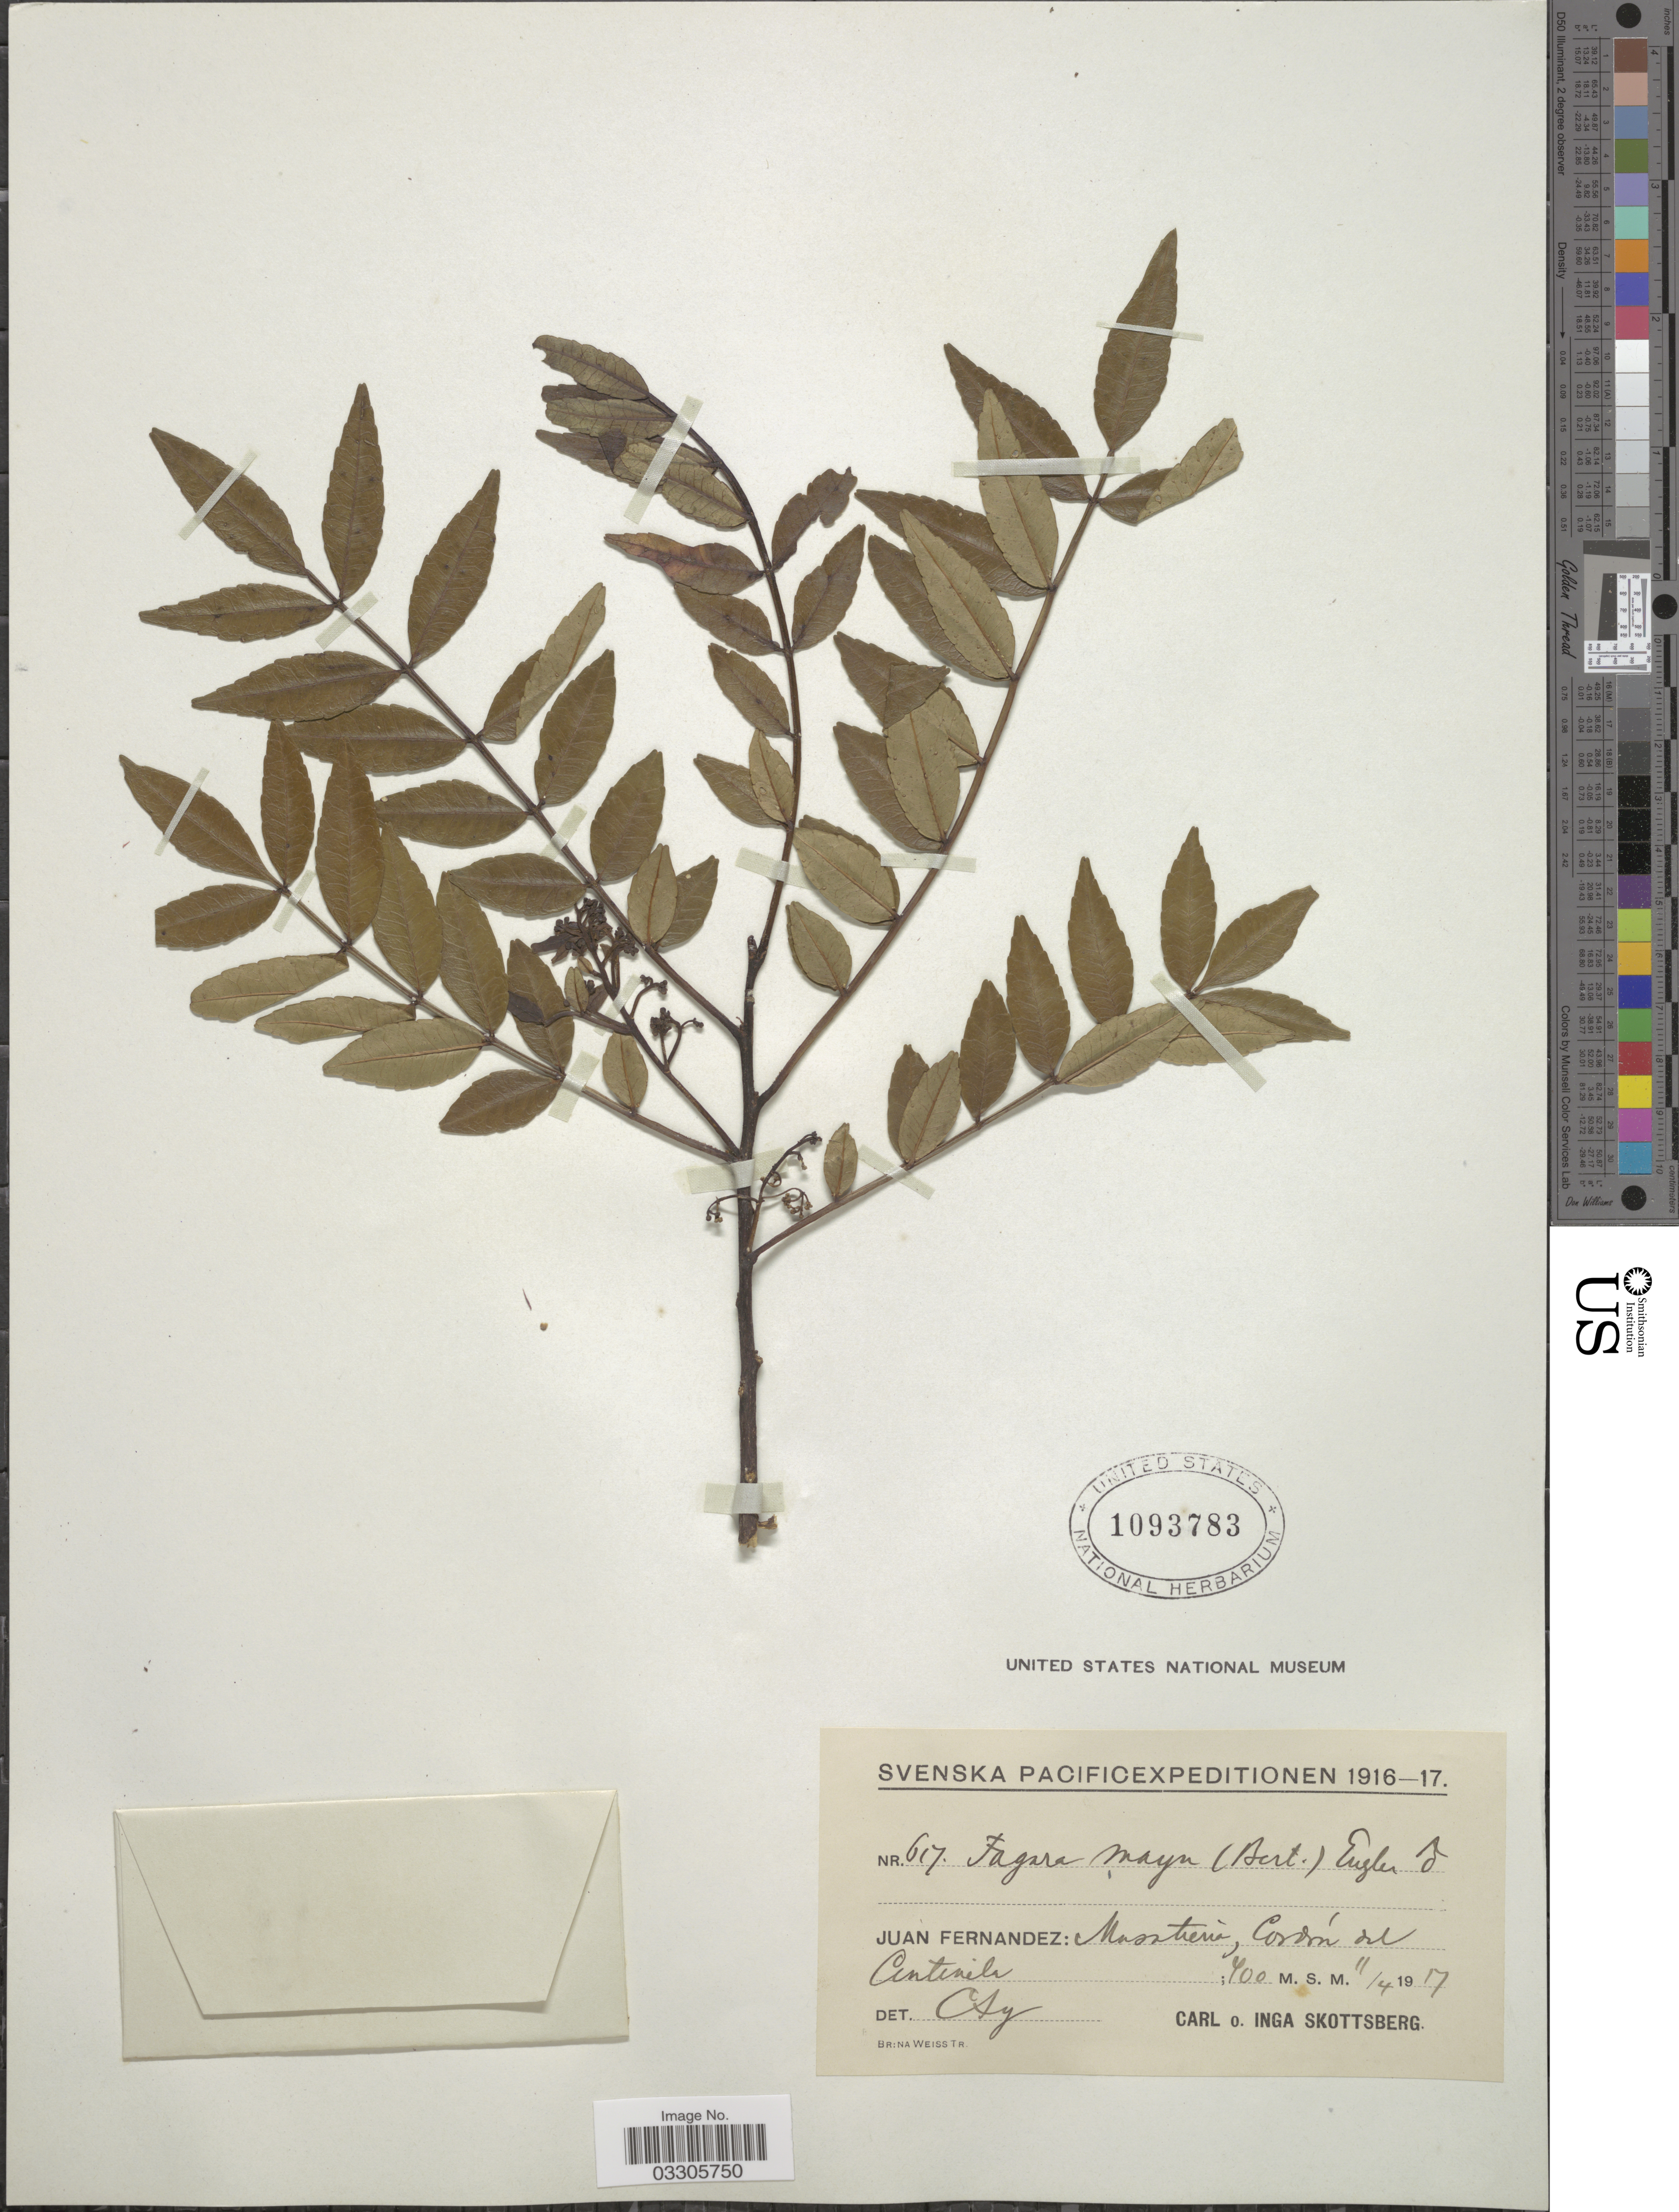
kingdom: Plantae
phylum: Tracheophyta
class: Magnoliopsida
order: Sapindales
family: Rutaceae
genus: Zanthoxylum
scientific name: Zanthoxylum mayu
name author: Bertero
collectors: C. Skottsberg & I. Skottsberg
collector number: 617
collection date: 1917-04-11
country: Chile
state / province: Valparaíso (V)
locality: Juan Fernandez, Masatierra, Cordon del Centinela.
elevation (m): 400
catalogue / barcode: US 1093783